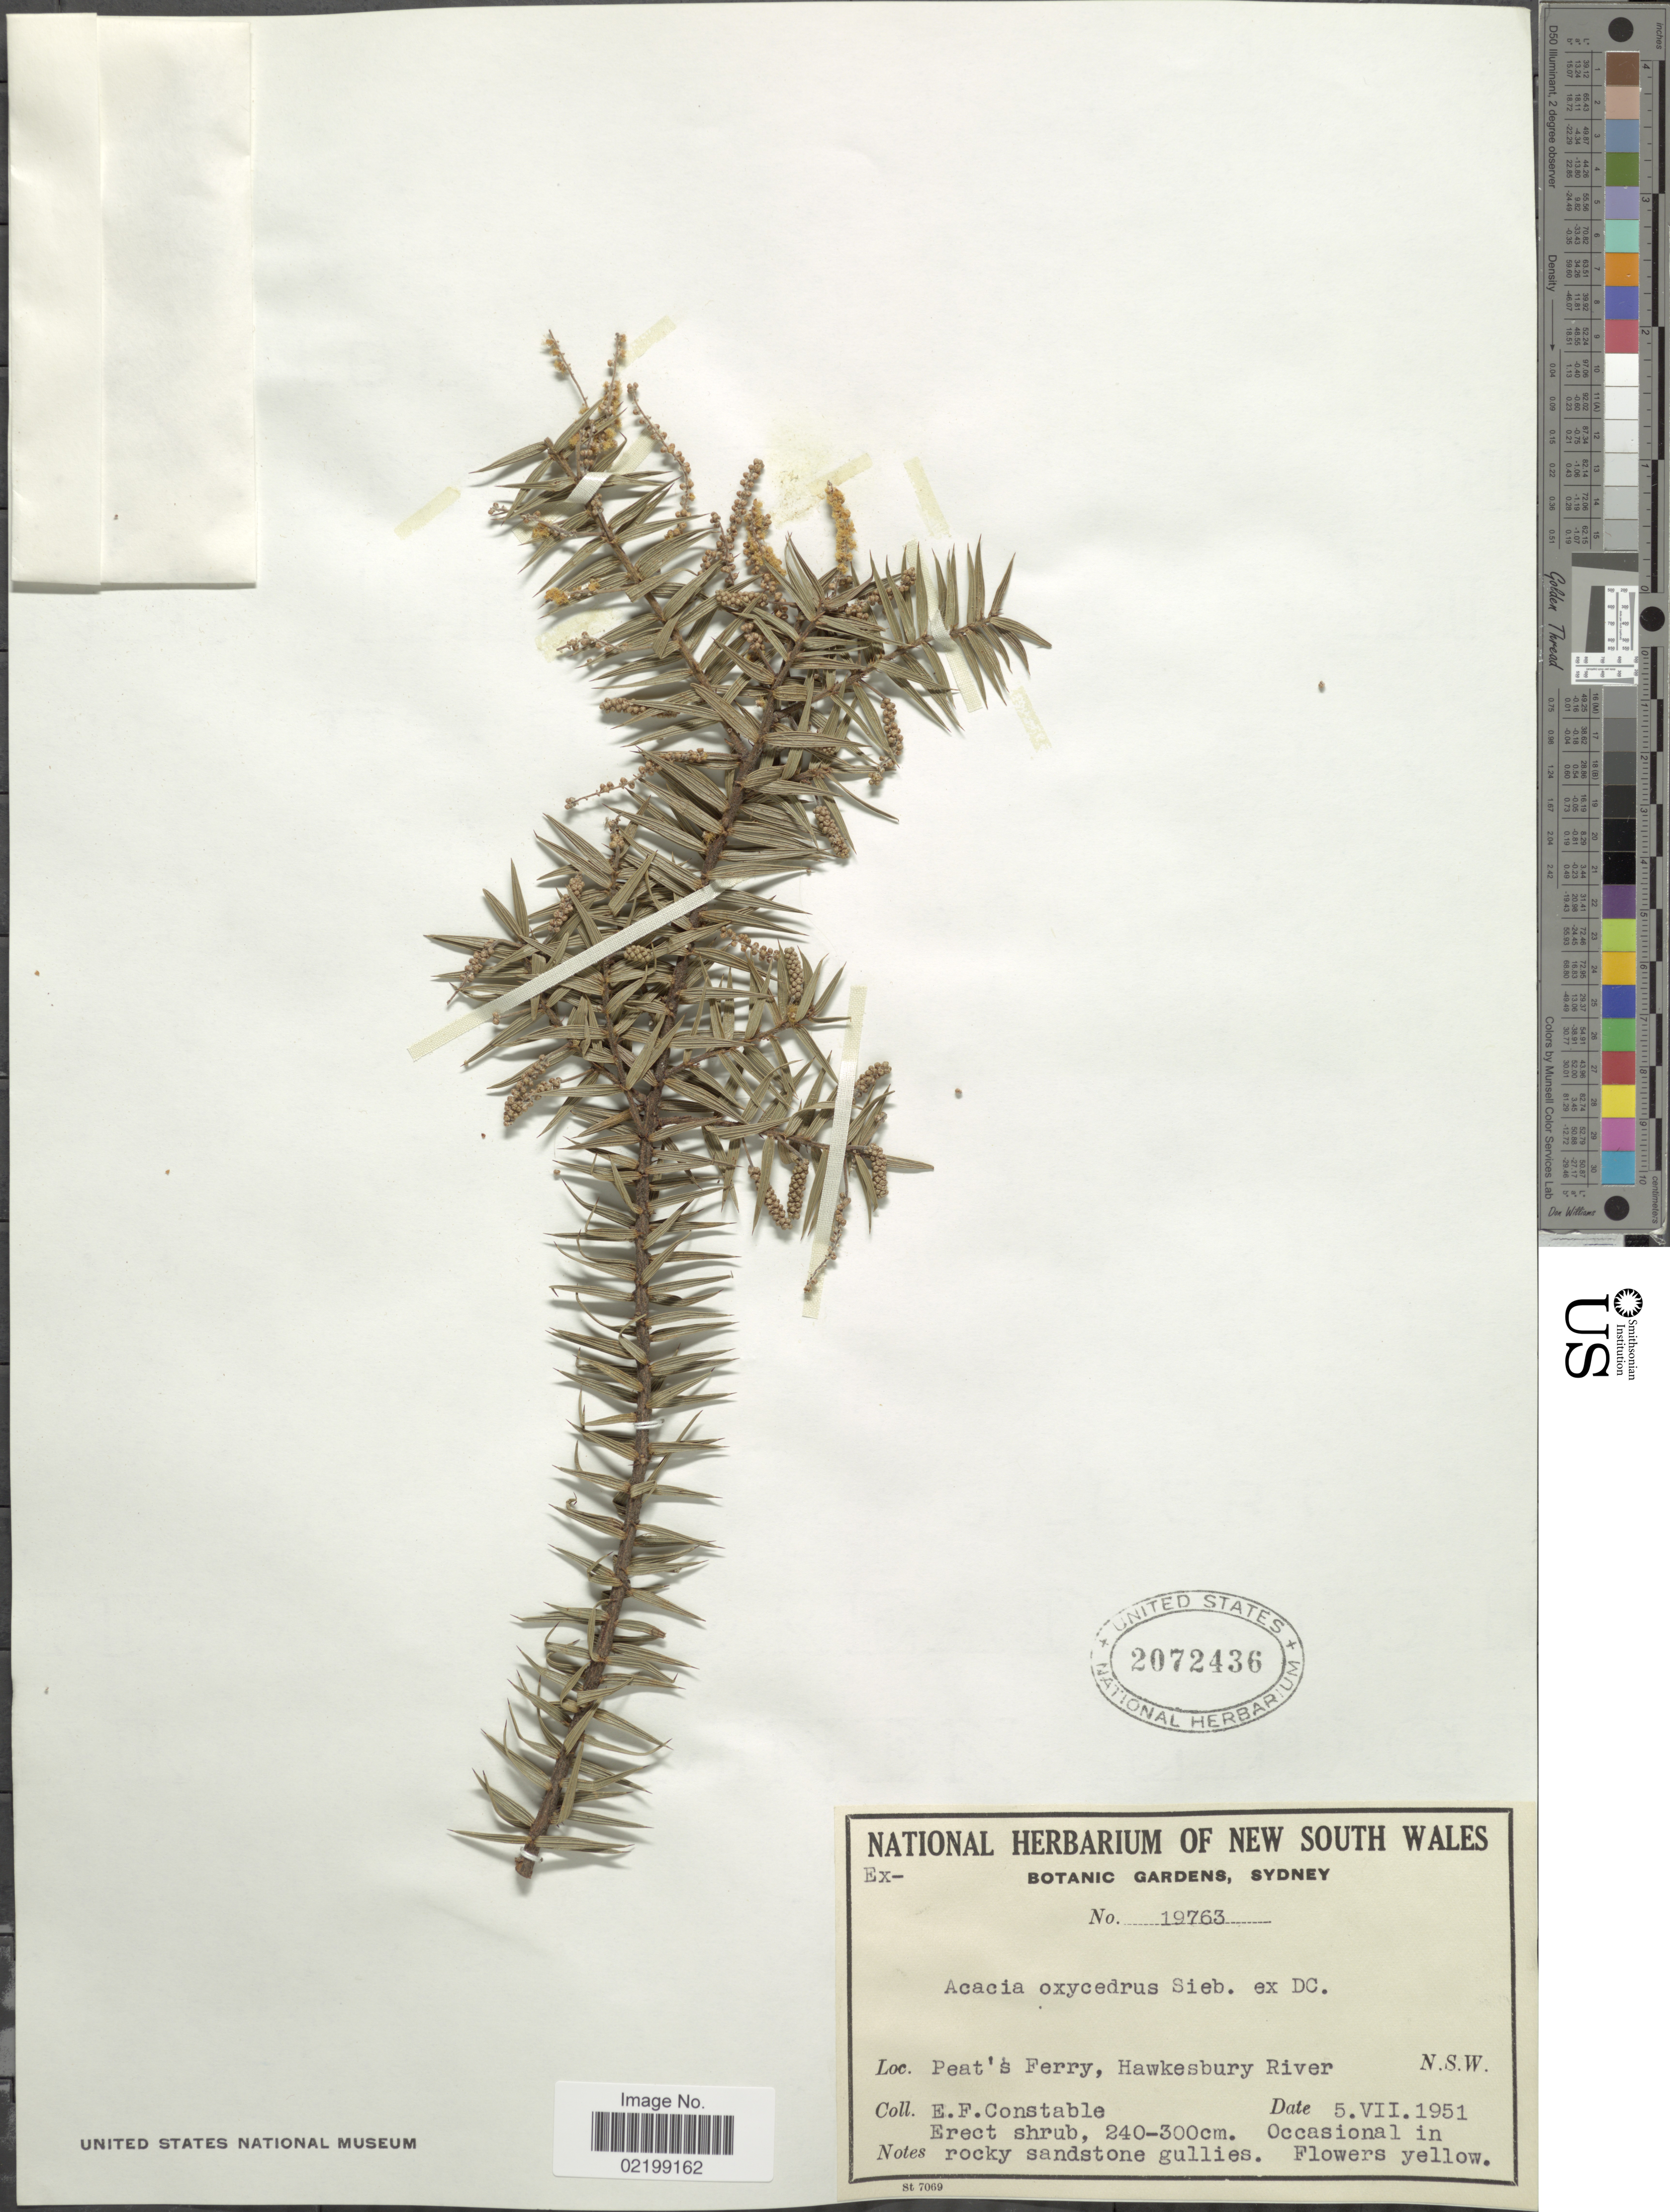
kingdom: Plantae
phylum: Tracheophyta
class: Magnoliopsida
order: Fabales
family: Fabaceae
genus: Acacia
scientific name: Acacia oxycedrus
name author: Sieber ex DC.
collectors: E. F. Constable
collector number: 19763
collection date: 1951-07-05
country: Australia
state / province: New South Wales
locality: Peat's Ferry, Hawkesbury River, rocky sandstone gullies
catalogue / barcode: US 2072436